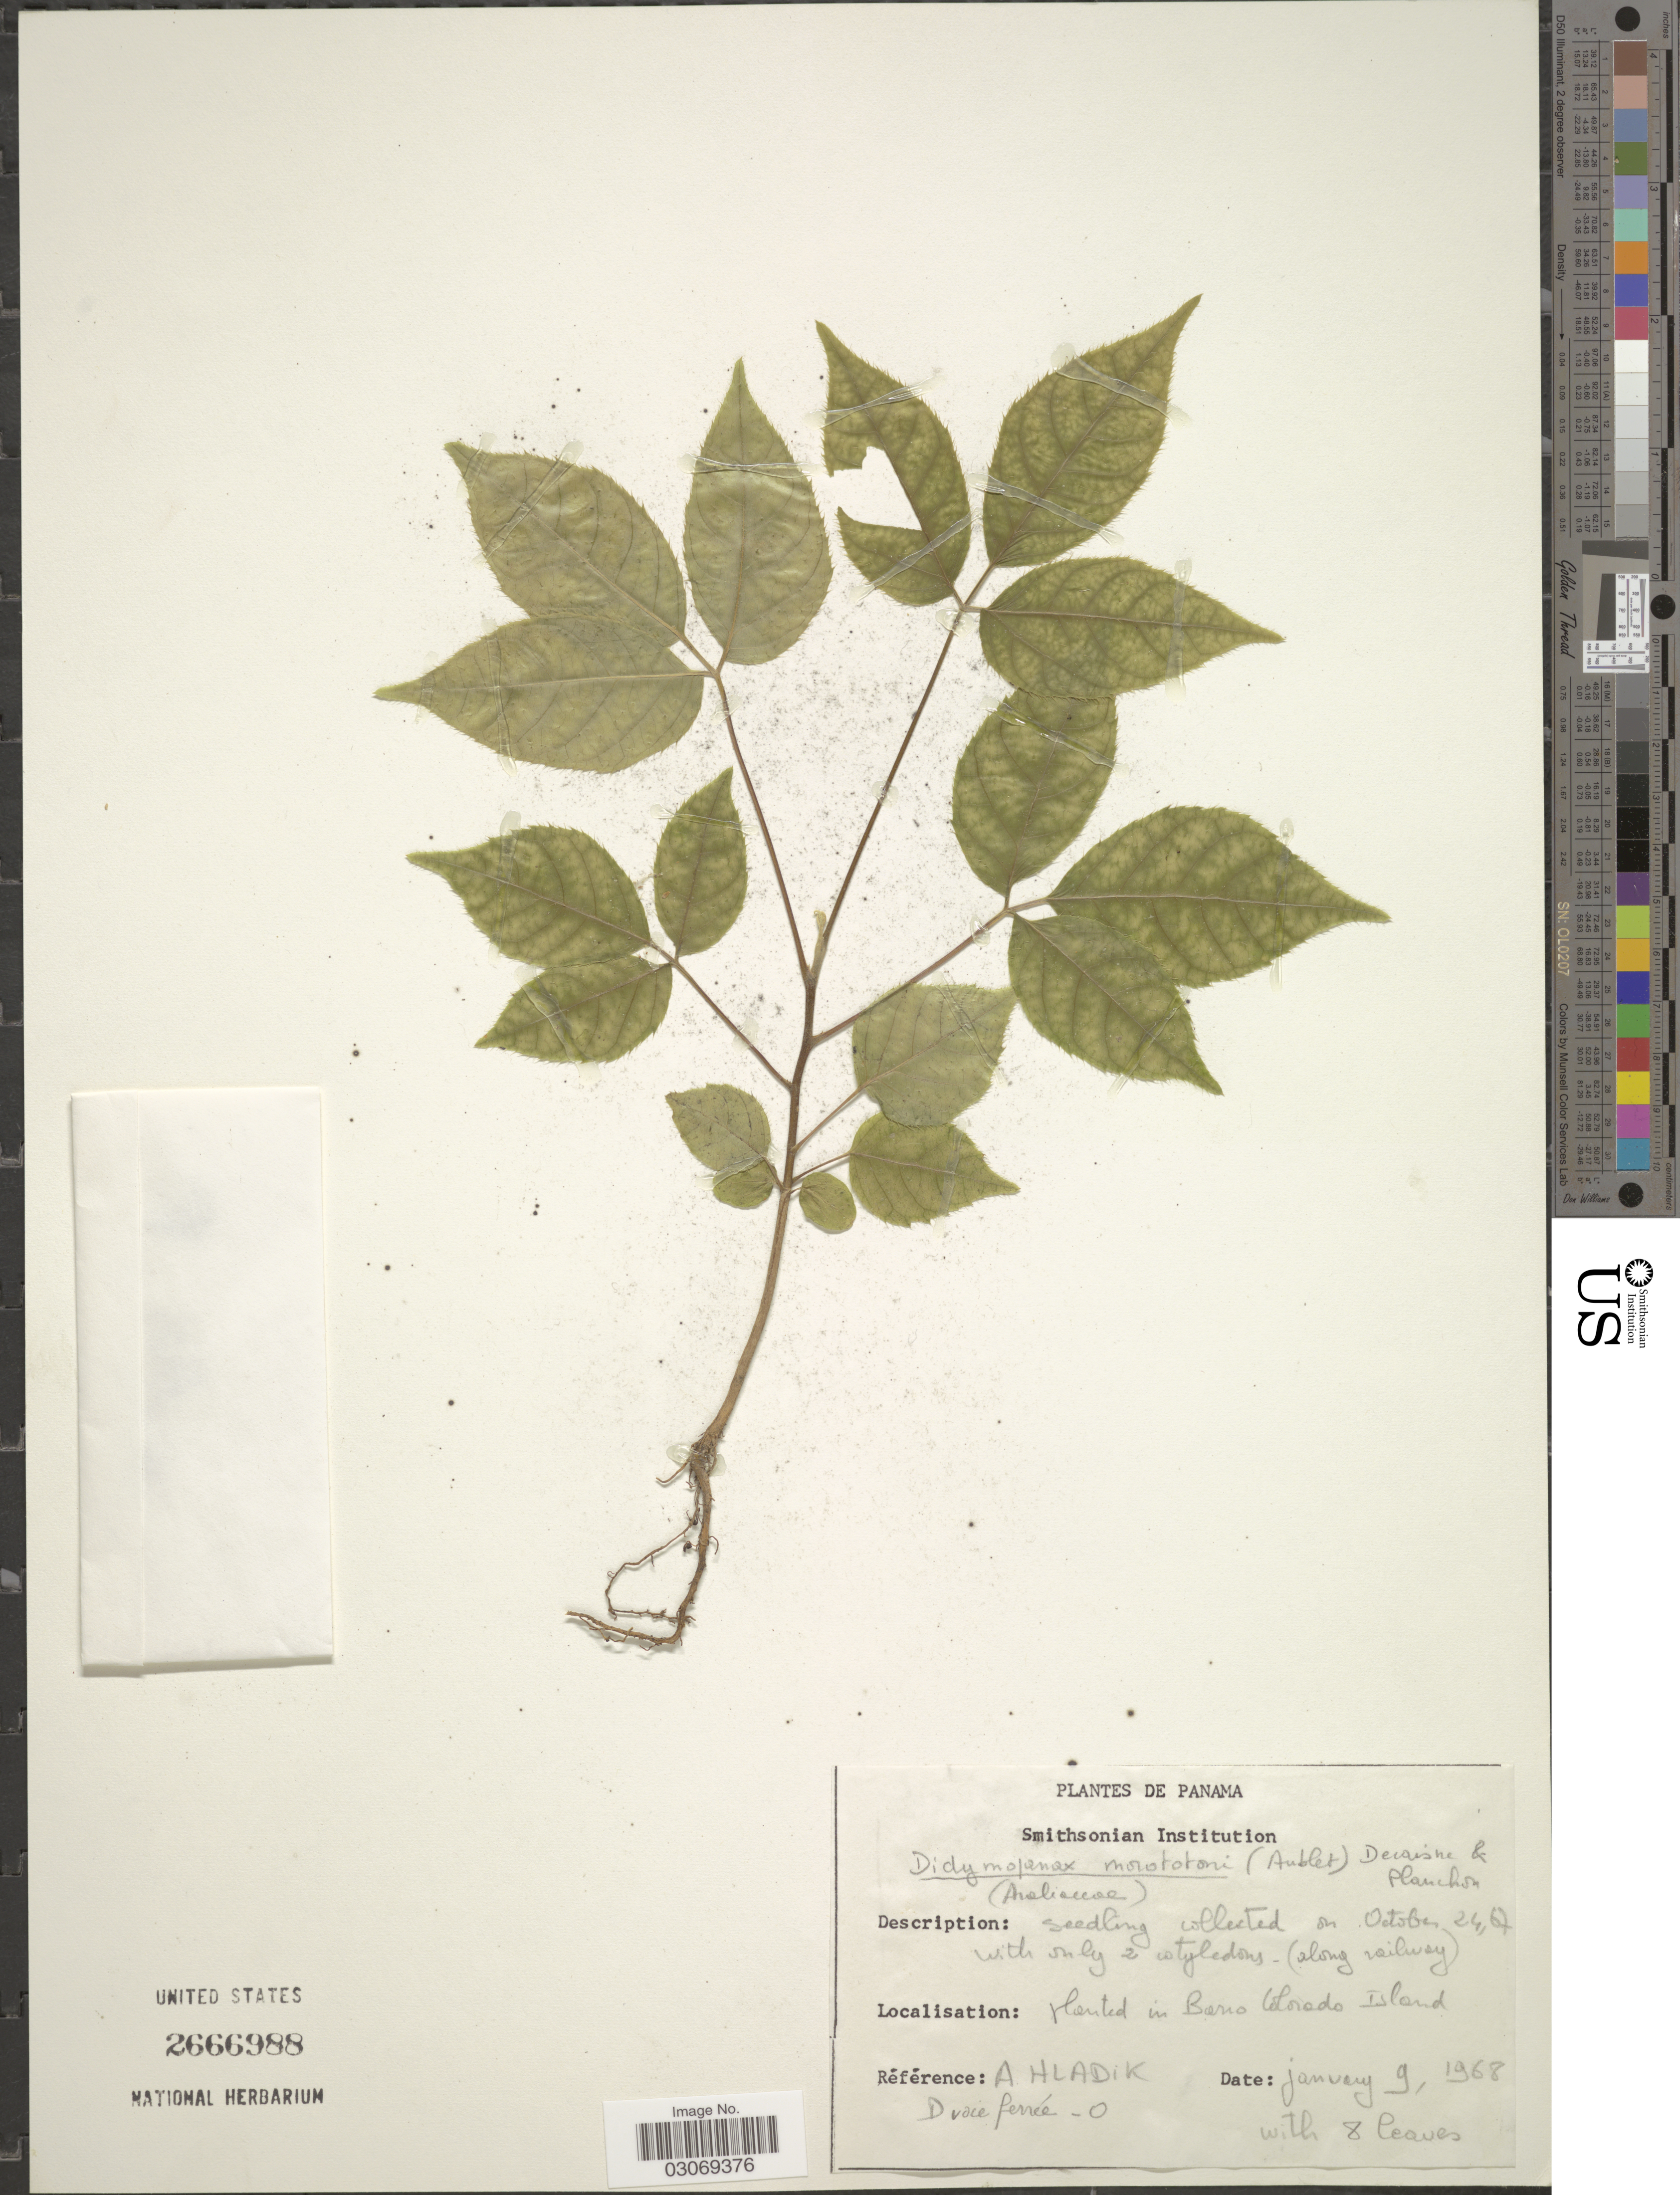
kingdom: Plantae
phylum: Tracheophyta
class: Magnoliopsida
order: Apiales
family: Araliaceae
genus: Schefflera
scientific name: Schefflera morototoni (Aubl.) Maguire, Steyerm. & Frodin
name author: (Aubl.) Maguire et al.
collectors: A. Hladik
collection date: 1968-01-09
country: Panama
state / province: Panamá Oeste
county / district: Canal Zone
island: Barro Colorado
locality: In Barro Colorado Island. [unsure placement]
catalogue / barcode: US 2666988